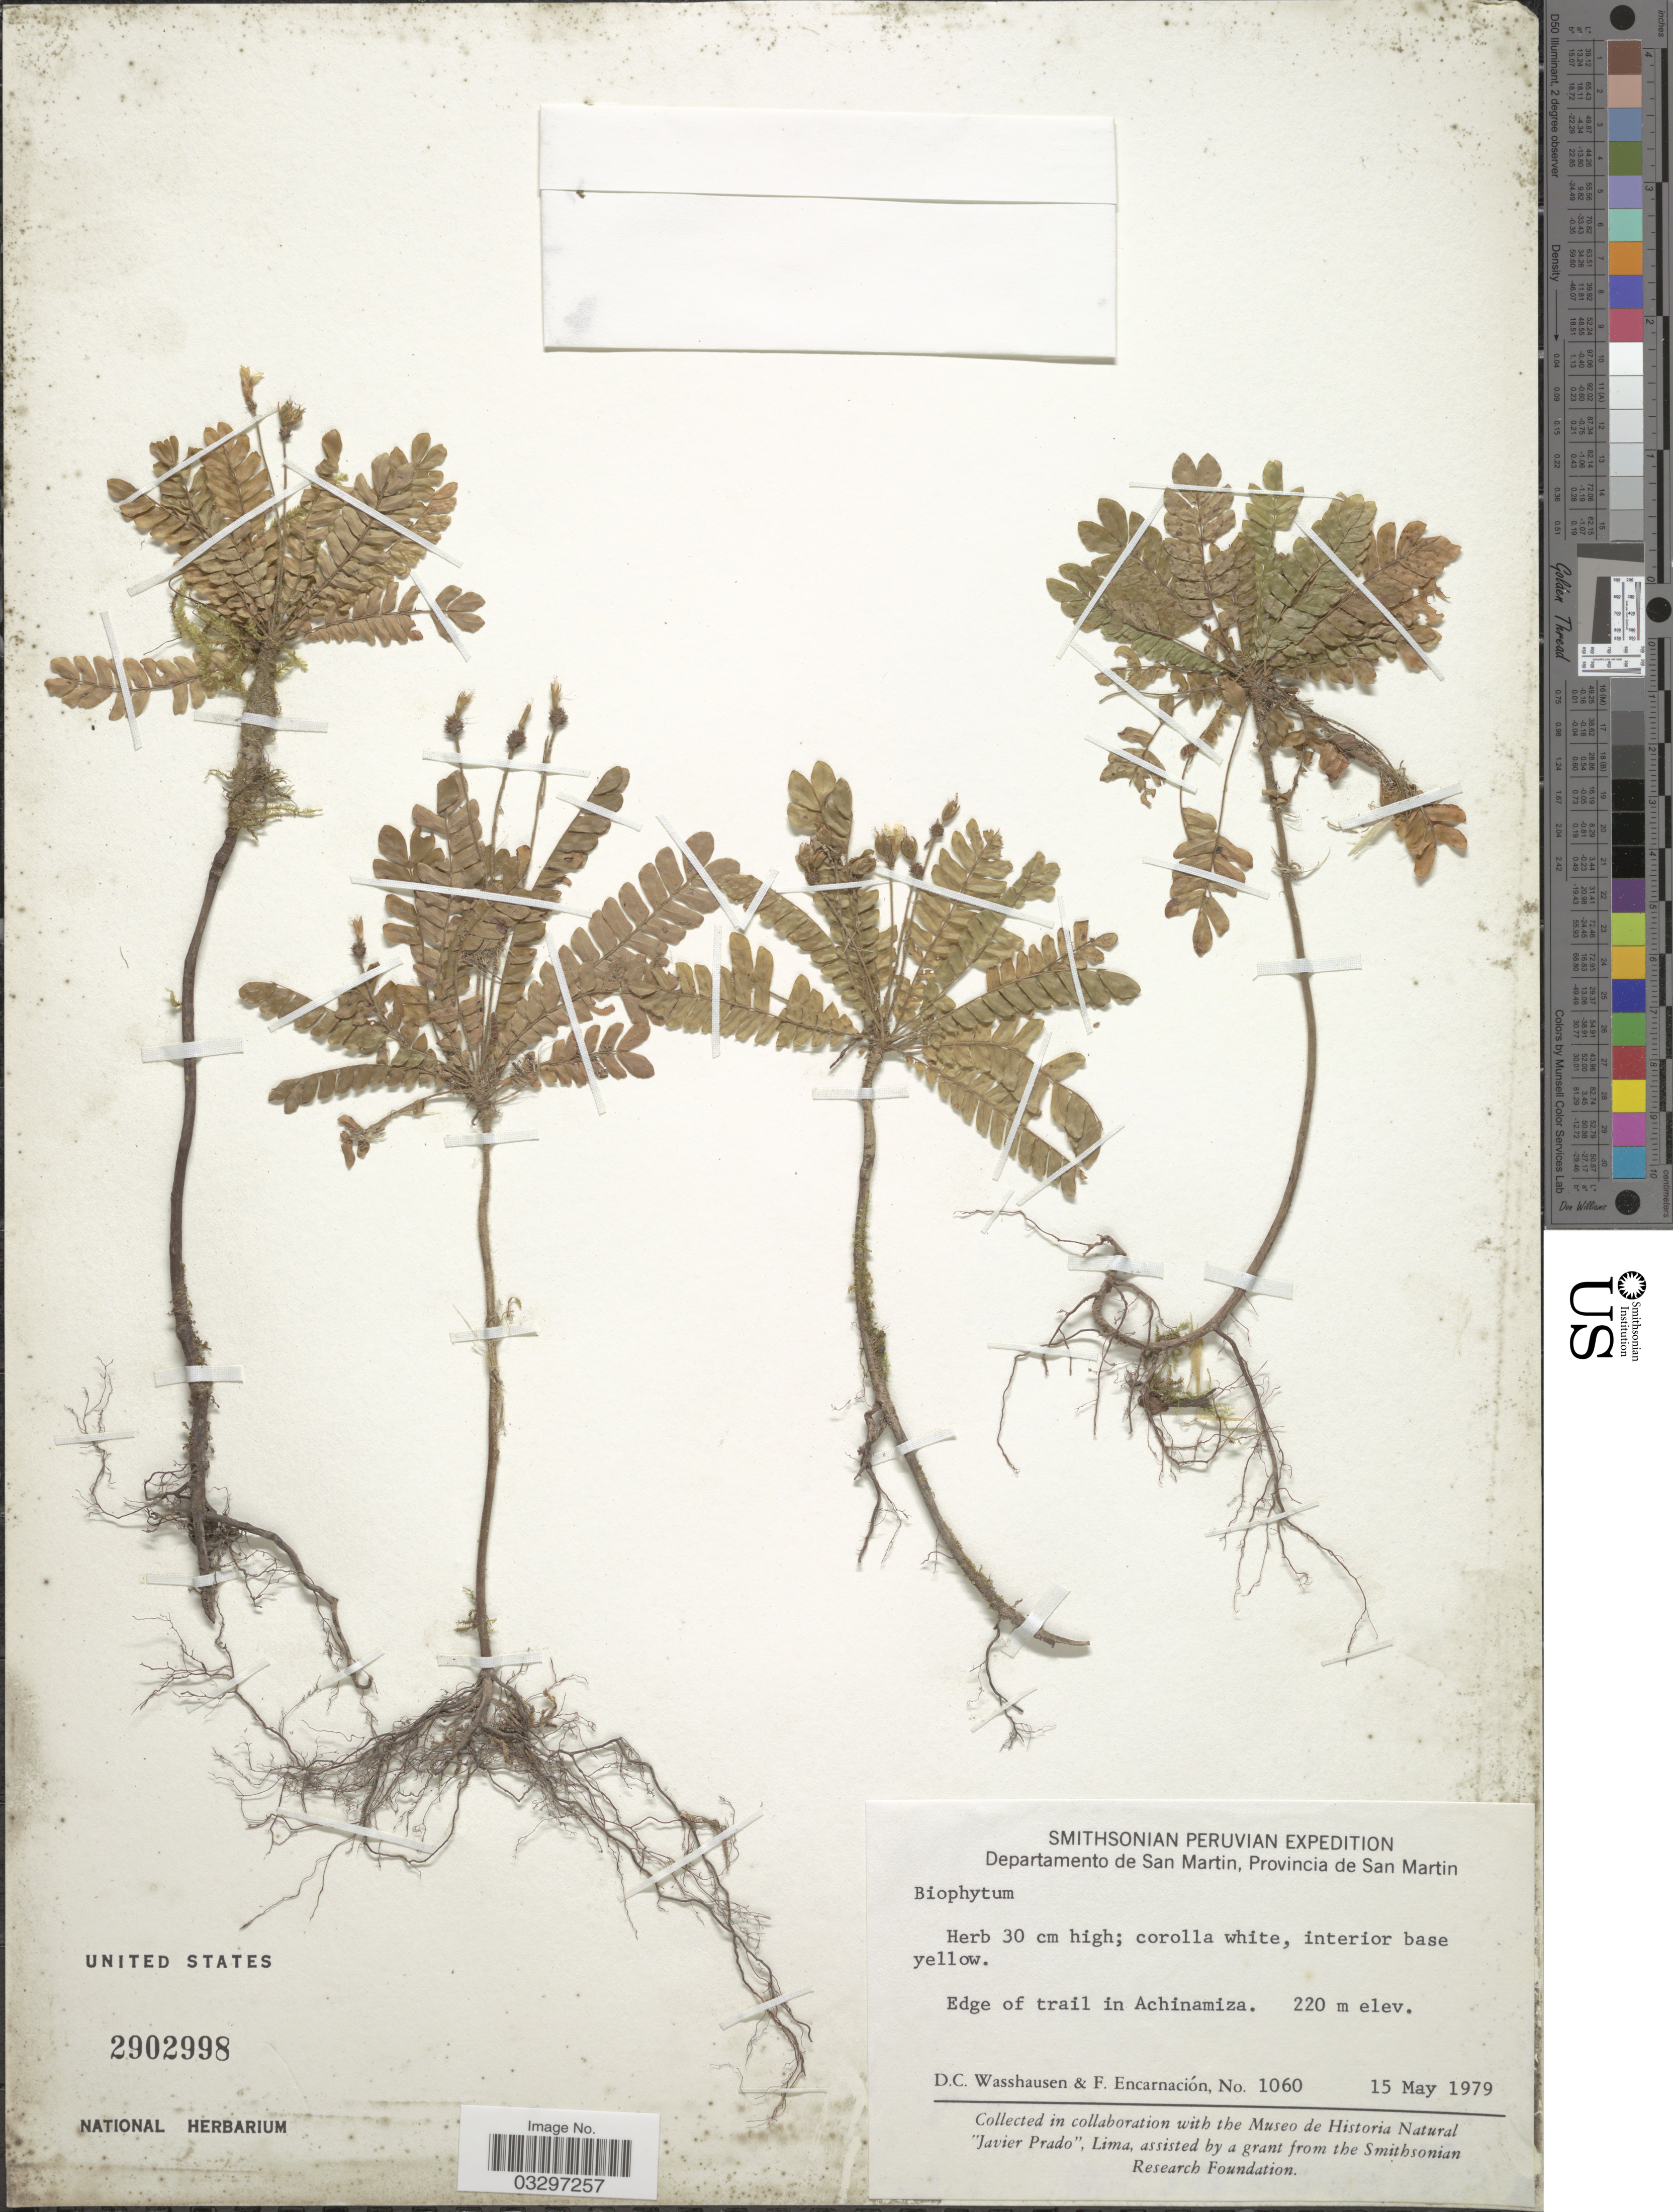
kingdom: Plantae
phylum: Tracheophyta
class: Magnoliopsida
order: Oxalidales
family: Oxalidaceae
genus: Biophytum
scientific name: Biophytum sp.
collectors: D. C. Wasshausen & F. Encarnación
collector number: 1060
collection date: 1979-05-15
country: Peru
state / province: San Martín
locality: Departamento de San Martin. Edge of trail in Achinamiza.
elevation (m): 220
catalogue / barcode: US 2902998